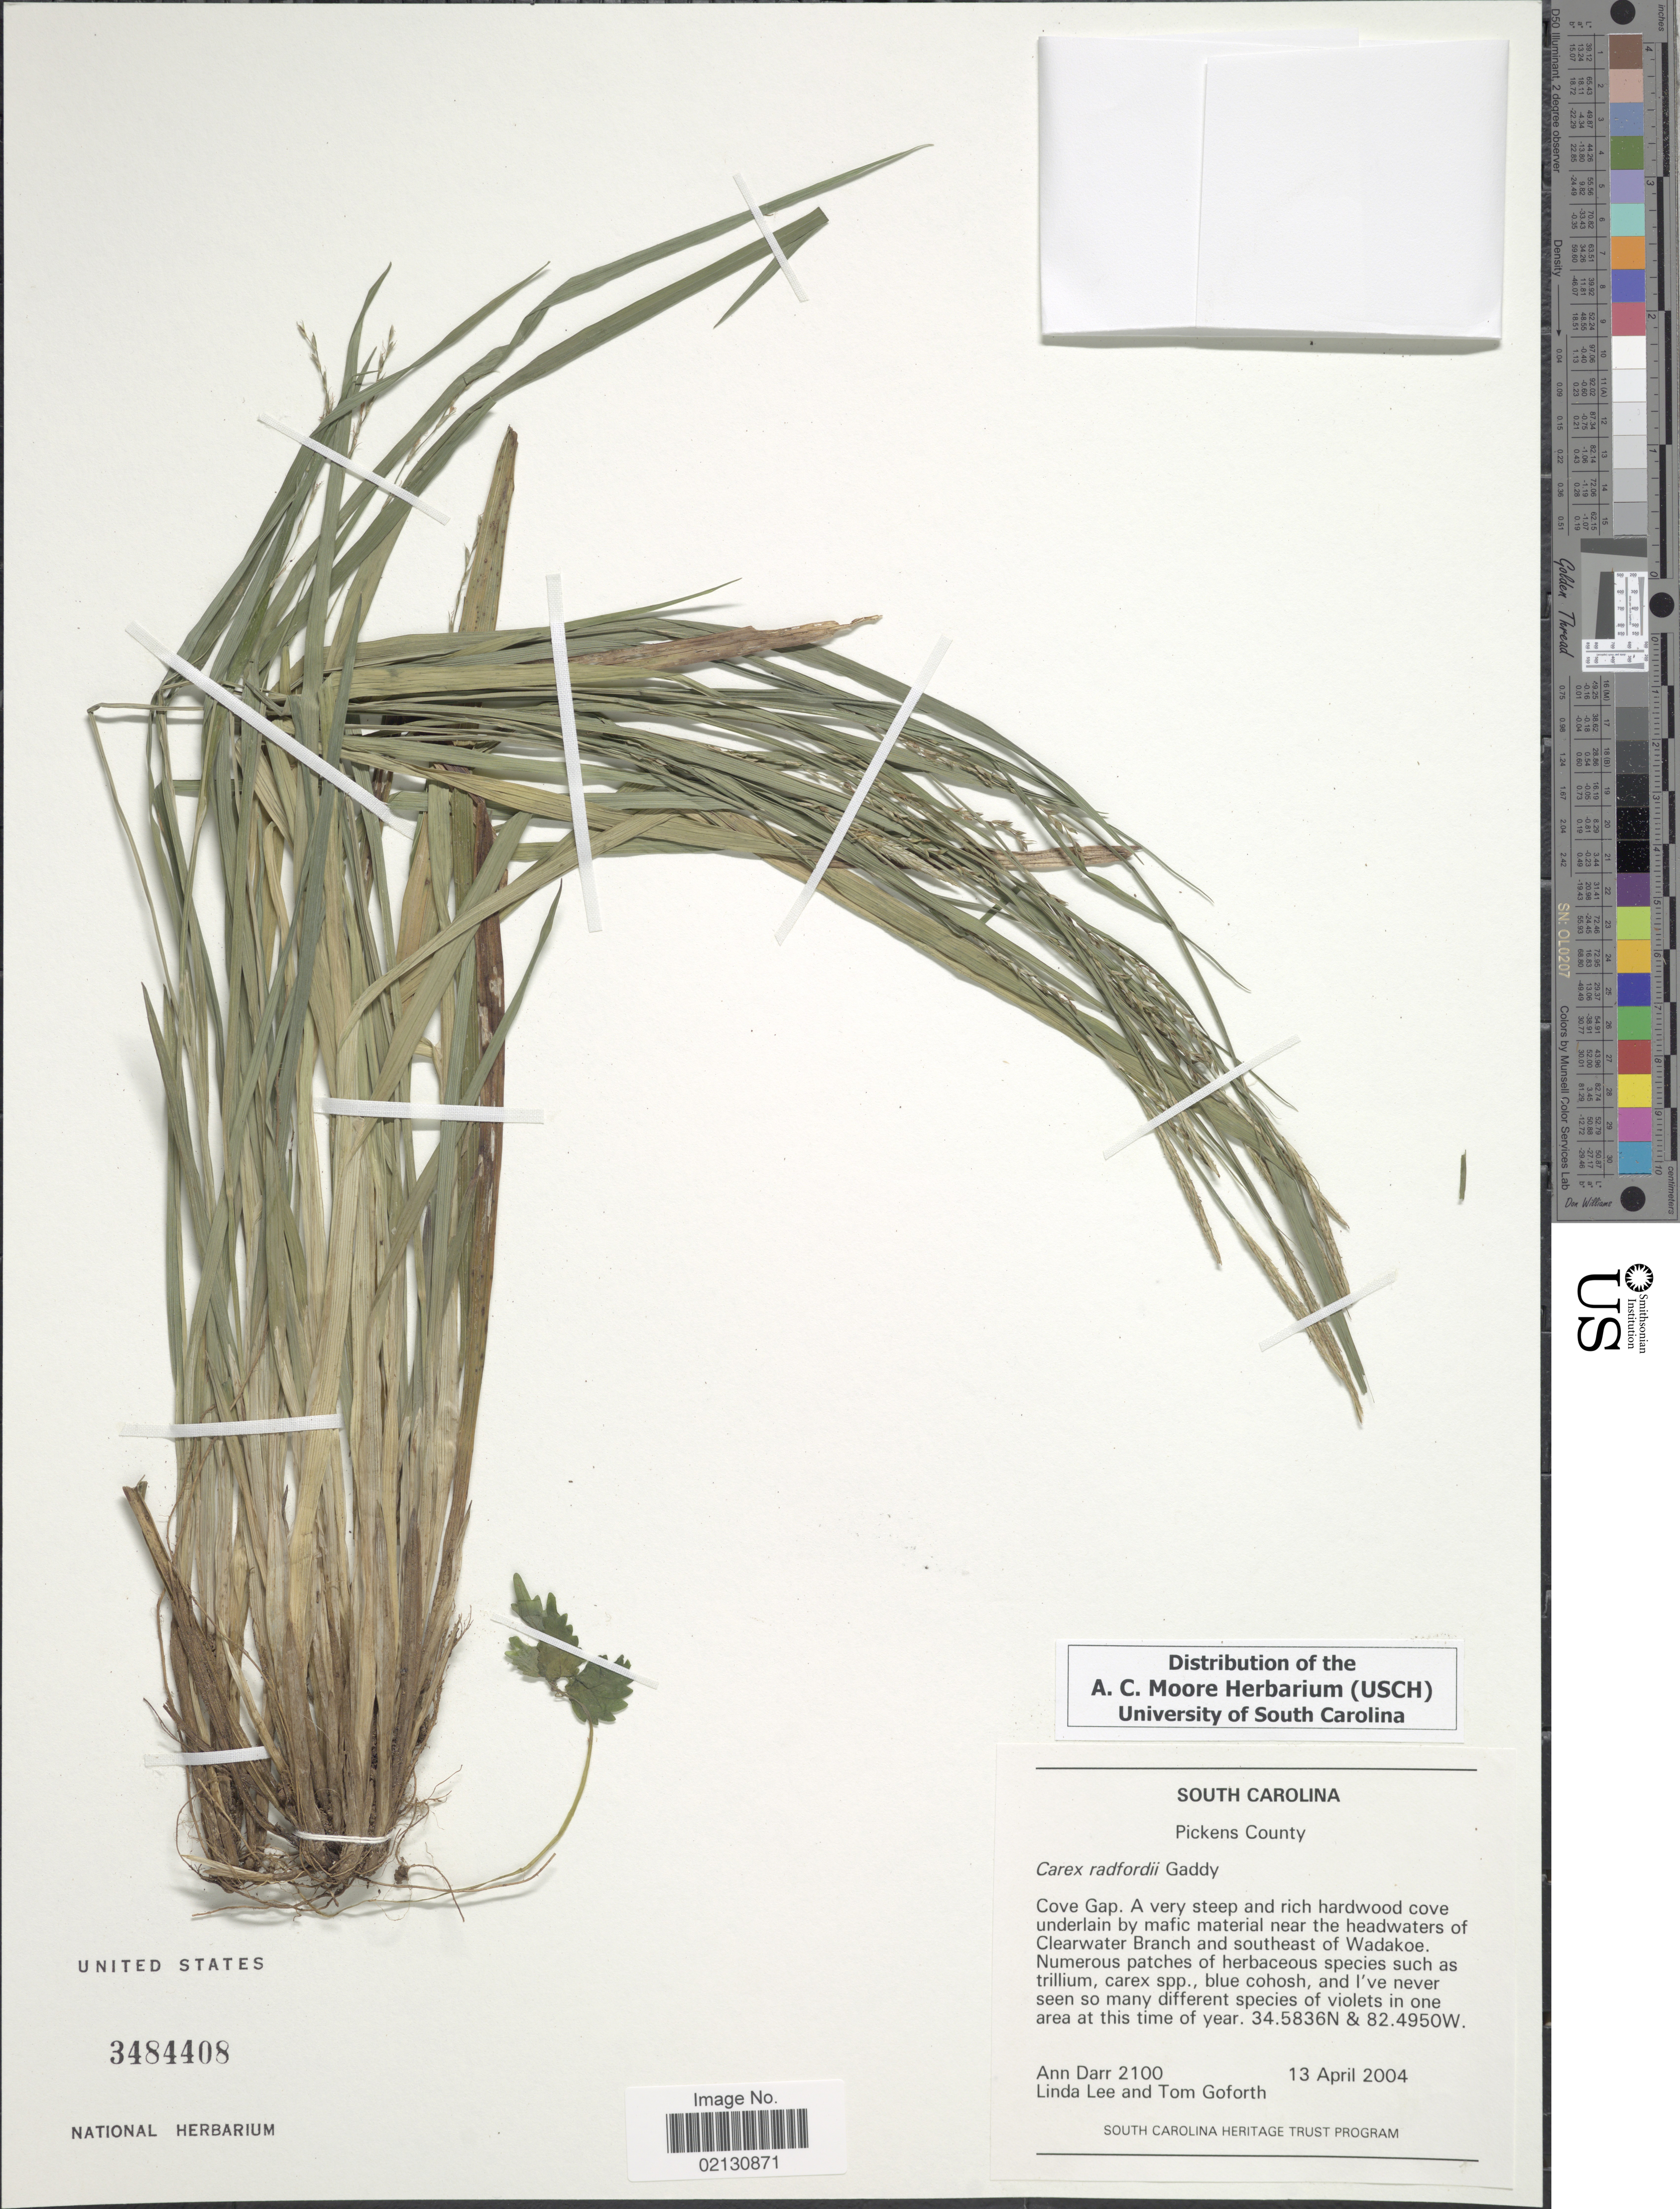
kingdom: Plantae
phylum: Tracheophyta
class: Liliopsida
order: Poales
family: Cyperaceae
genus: Carex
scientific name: Carex radfordii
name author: Gaddy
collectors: A. Darr, L. Lee & T. Goforth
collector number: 2100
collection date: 2004-04-13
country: United States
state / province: South Carolina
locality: Cove Gap. Pickens County. near the headwaters of Clearwater Branch and southeast of Wadakoe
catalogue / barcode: US 3484408